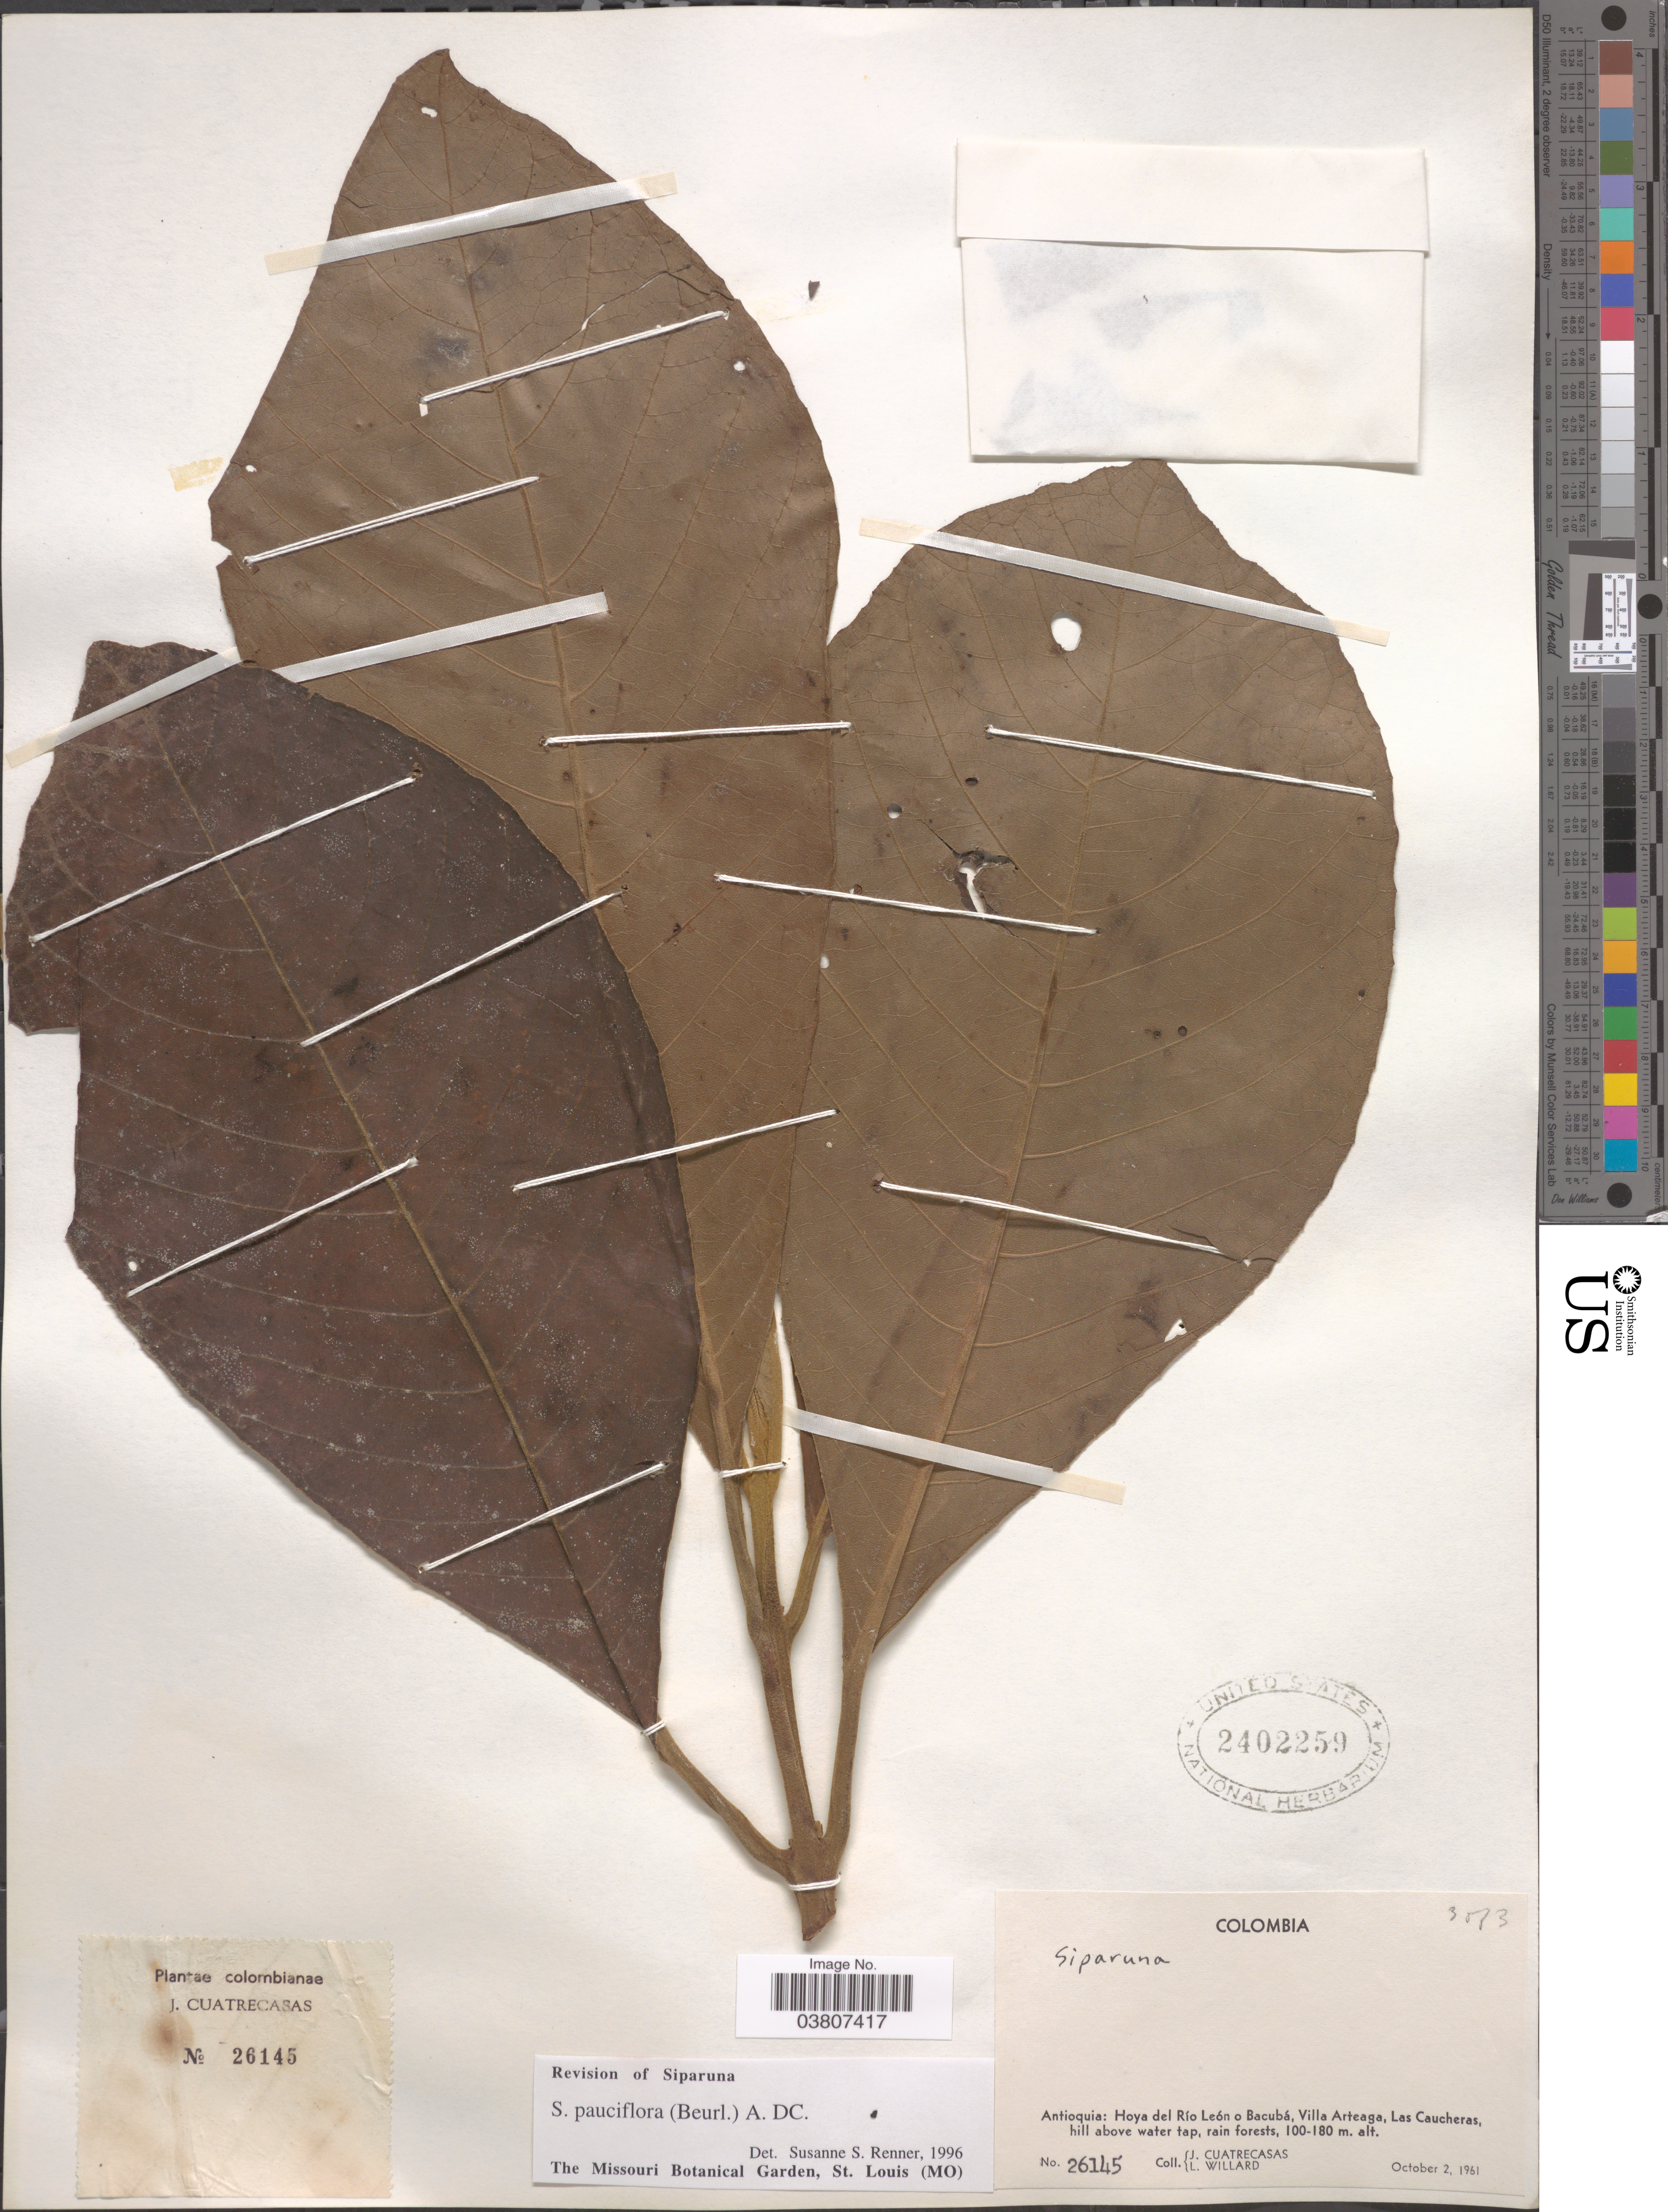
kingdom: Plantae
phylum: Tracheophyta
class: Magnoliopsida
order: Laurales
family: Siparunaceae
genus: Siparuna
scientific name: Siparuna pauciflora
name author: (Beurling) A. DC.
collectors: J. Cuatrecasas & L. Willard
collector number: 26145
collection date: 1961-10-02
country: Colombia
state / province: Antioquia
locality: Hoya del Río León o Bacubá, Villa Arteaga, Las Caucheras, hill above water tap.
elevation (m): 100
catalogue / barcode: US 2402259